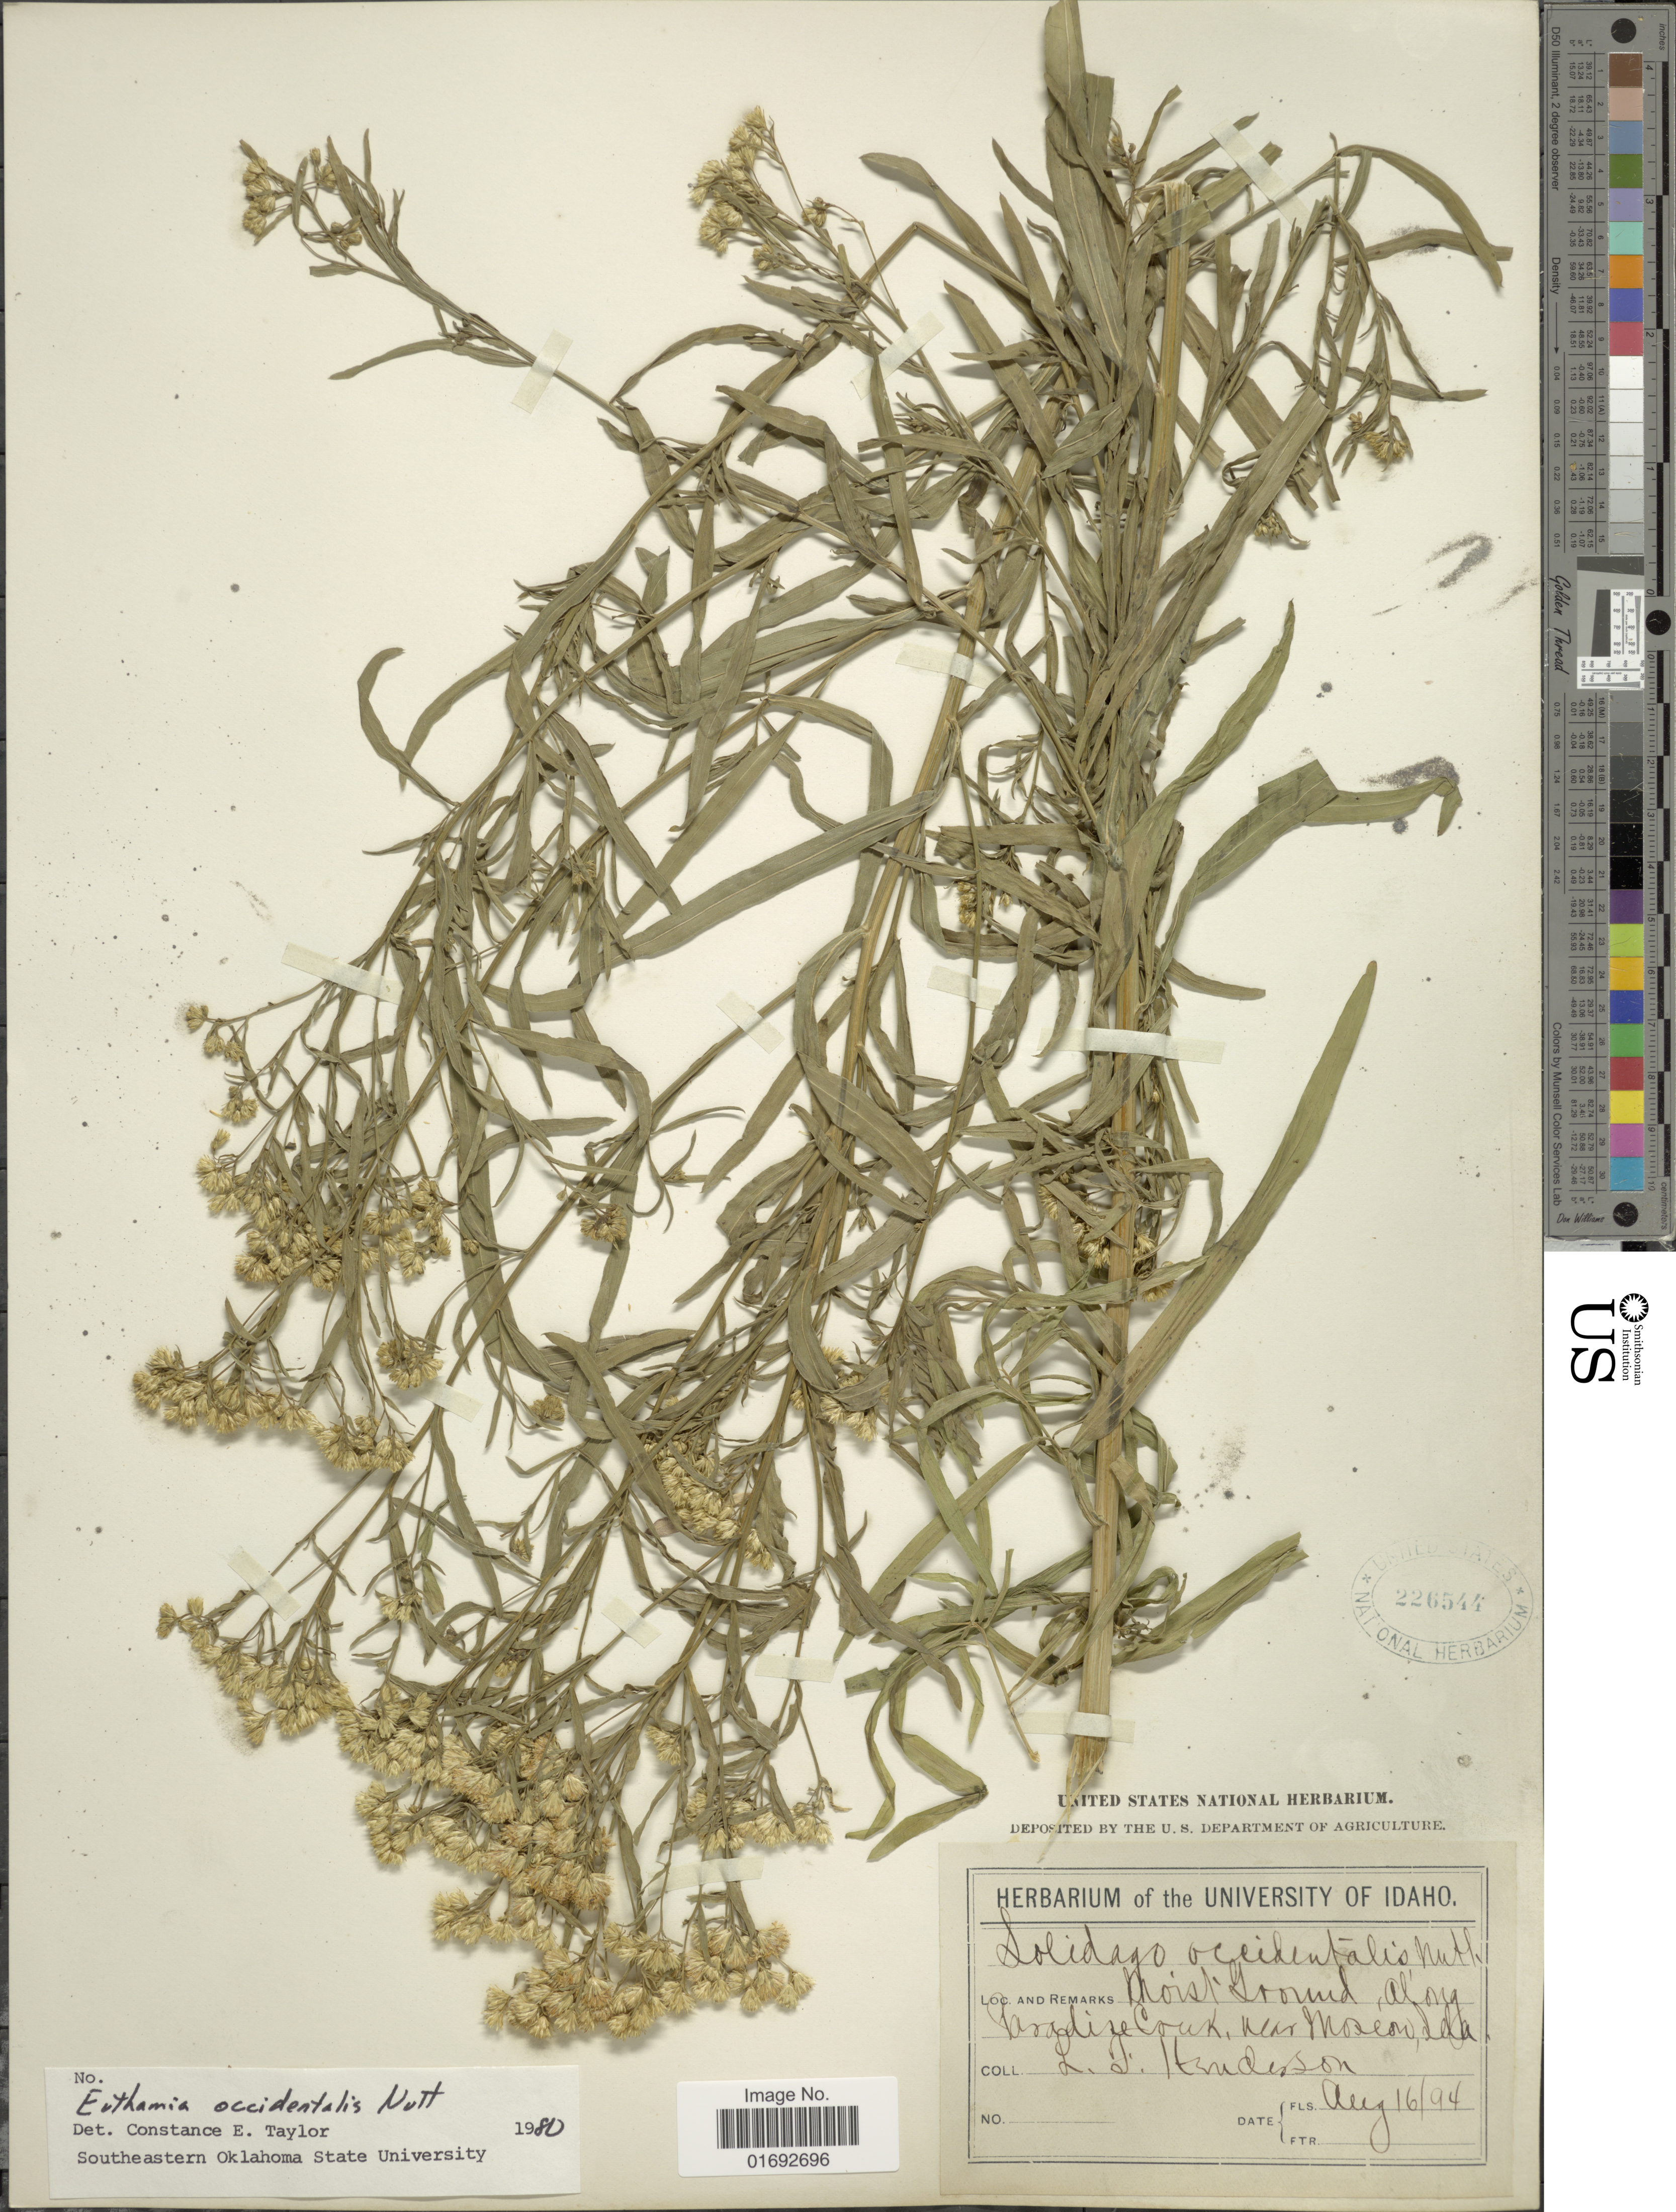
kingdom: Plantae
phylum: Tracheophyta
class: Magnoliopsida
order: Asterales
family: Asteraceae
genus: Euthamia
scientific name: Euthamia occidentalis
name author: Nutt.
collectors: L. Henderson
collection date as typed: Transcribed d/m/y: 16/8/94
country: United States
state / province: Idaho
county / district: Latah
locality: Along Paradise Creek, near Moscow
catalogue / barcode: US 226544